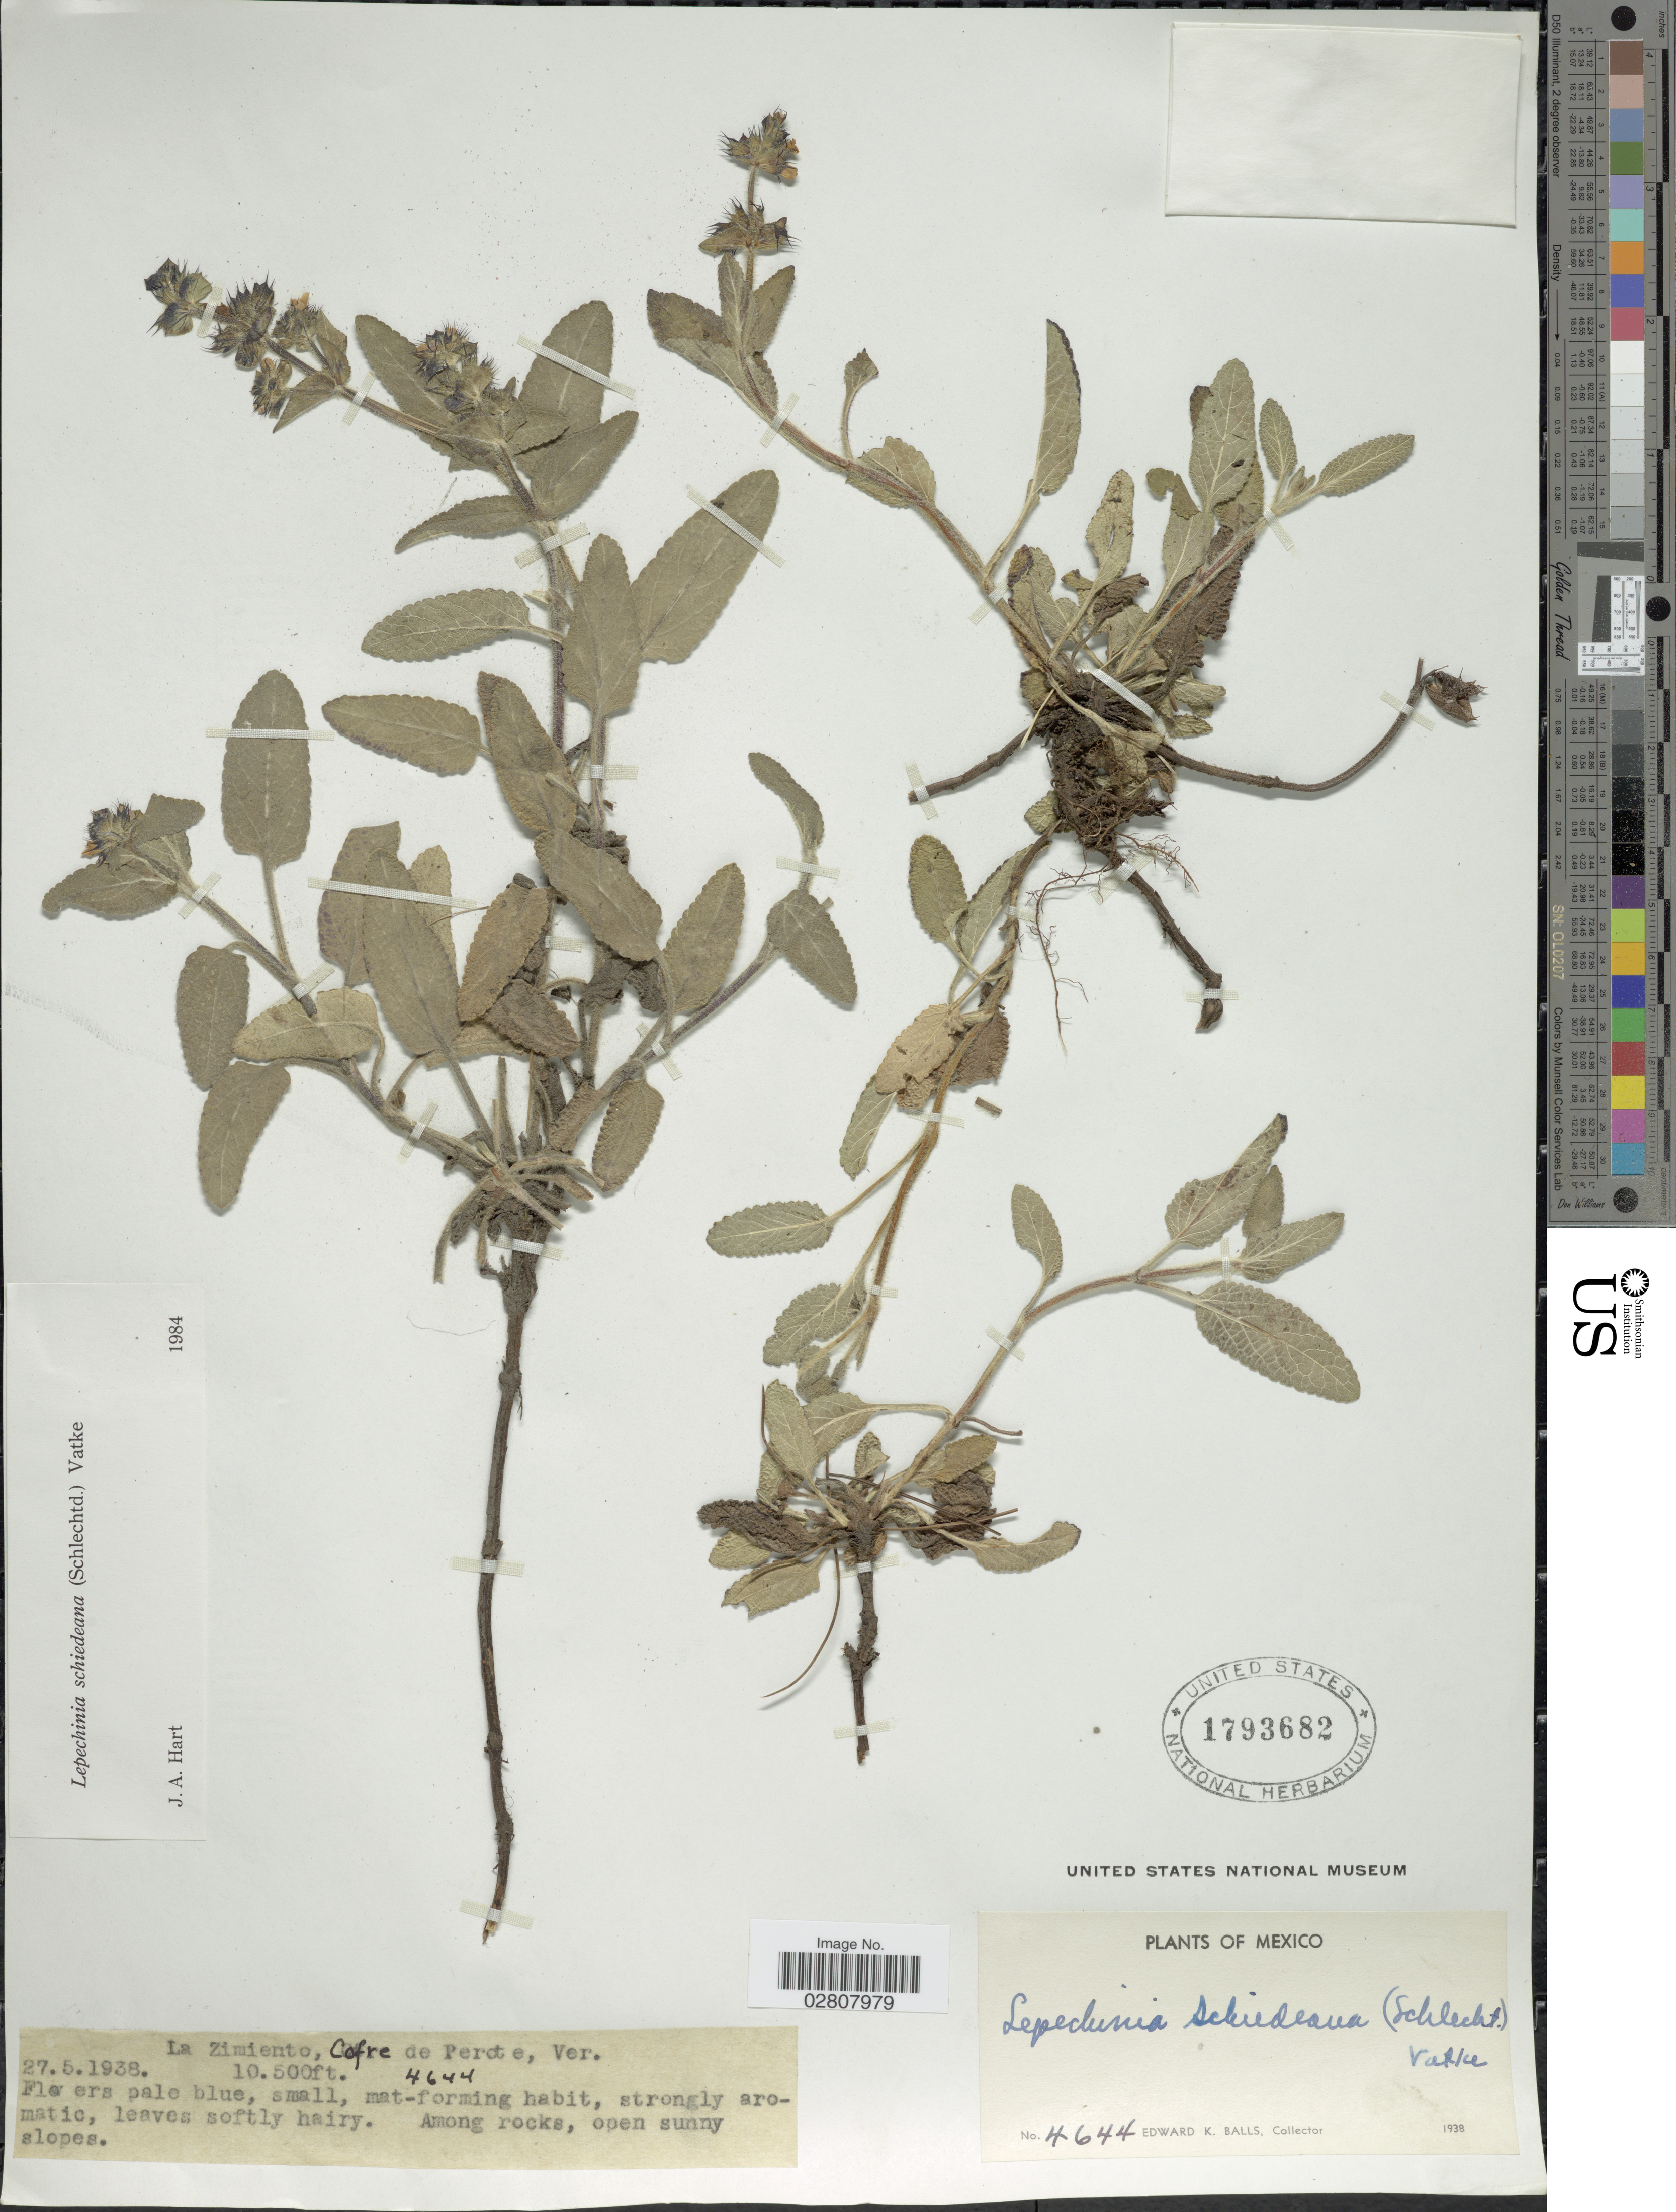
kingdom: Plantae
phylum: Tracheophyta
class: Magnoliopsida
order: Lamiales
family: Lamiaceae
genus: Lepechinia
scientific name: Lepechinia schiedeana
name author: (Schltdl.) Vatke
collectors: E. K. Balls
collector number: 4644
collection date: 1938-05-27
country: Mexico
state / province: Veracruz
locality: La zimiento, Cafre de Perote. Ver.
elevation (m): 3200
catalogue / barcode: US 1793682